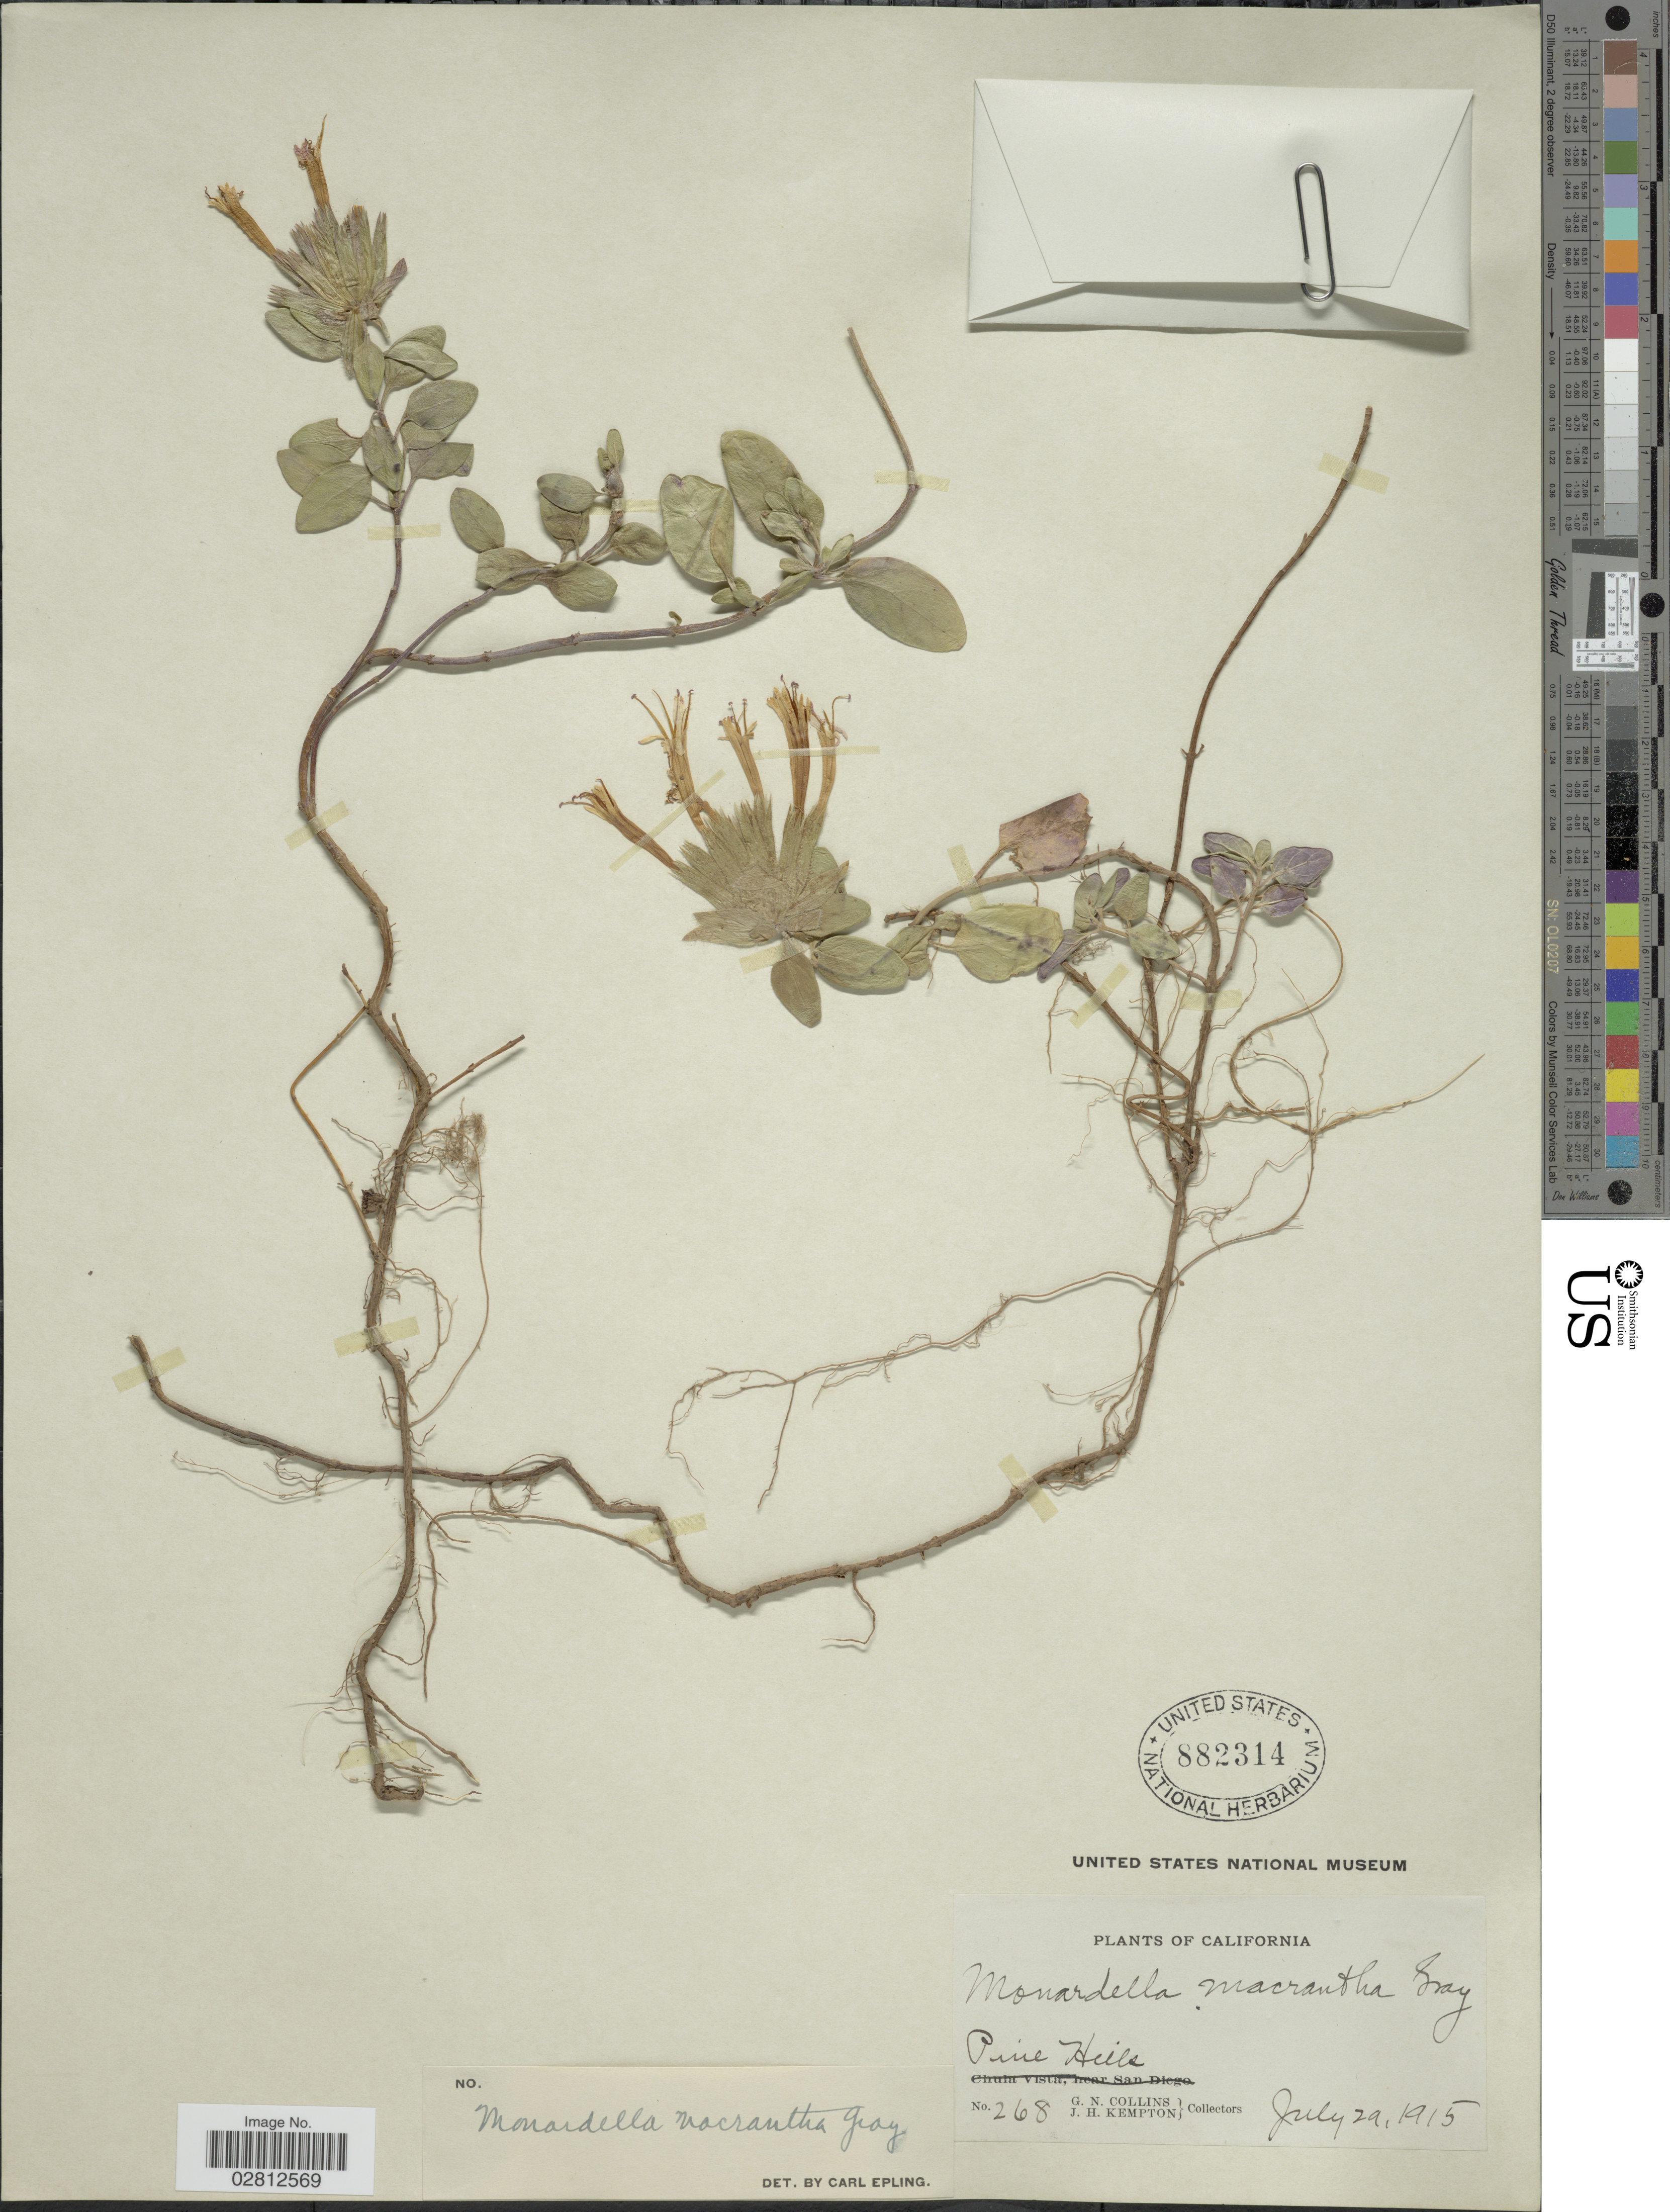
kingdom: Plantae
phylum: Tracheophyta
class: Magnoliopsida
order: Lamiales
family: Lamiaceae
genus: Monardella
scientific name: Monardella macrantha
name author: A. Gray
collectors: G. Collins & J. H. Kempton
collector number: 268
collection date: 1915-07-29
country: United States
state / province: California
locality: Pine Hills.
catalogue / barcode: US 882314